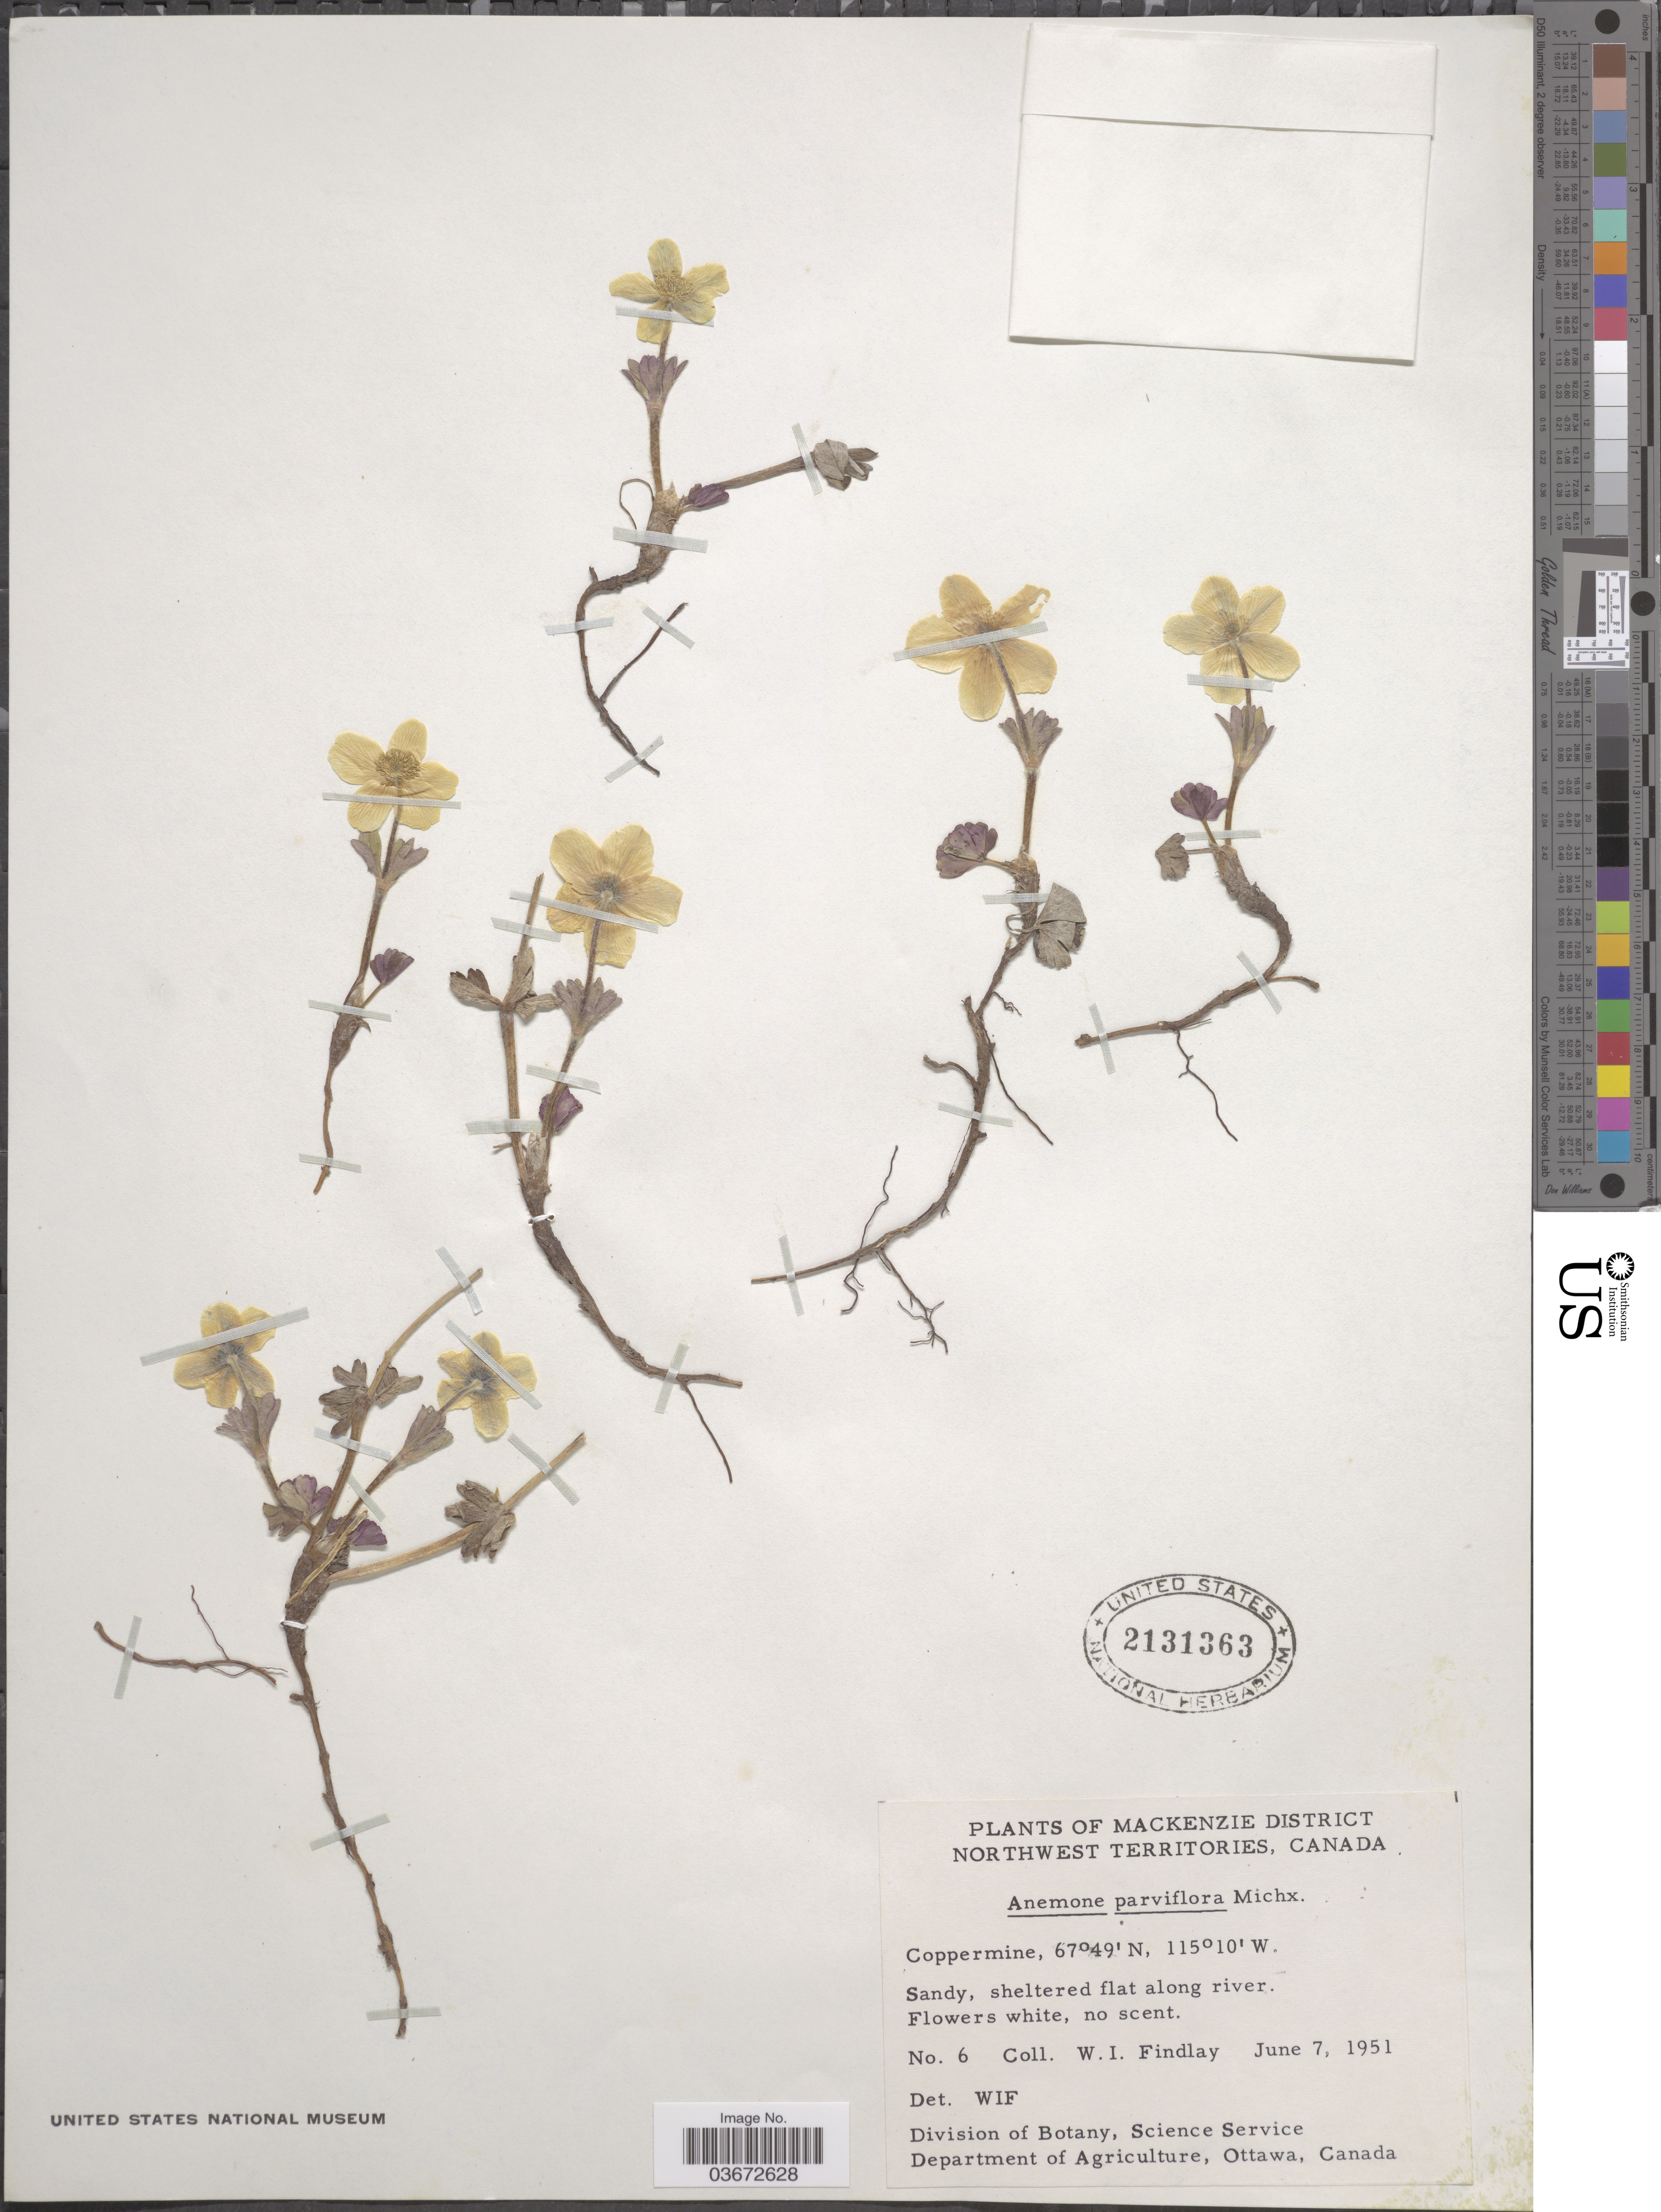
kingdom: Plantae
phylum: Tracheophyta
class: Magnoliopsida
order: Ranunculales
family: Ranunculaceae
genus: Anemone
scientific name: Anemone parviflora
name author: Michx.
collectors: W. Findlay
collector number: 6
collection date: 1951-06-07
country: Canada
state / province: Northwest Territories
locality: Mackenzie District. Coppermine.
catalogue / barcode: US 2131363